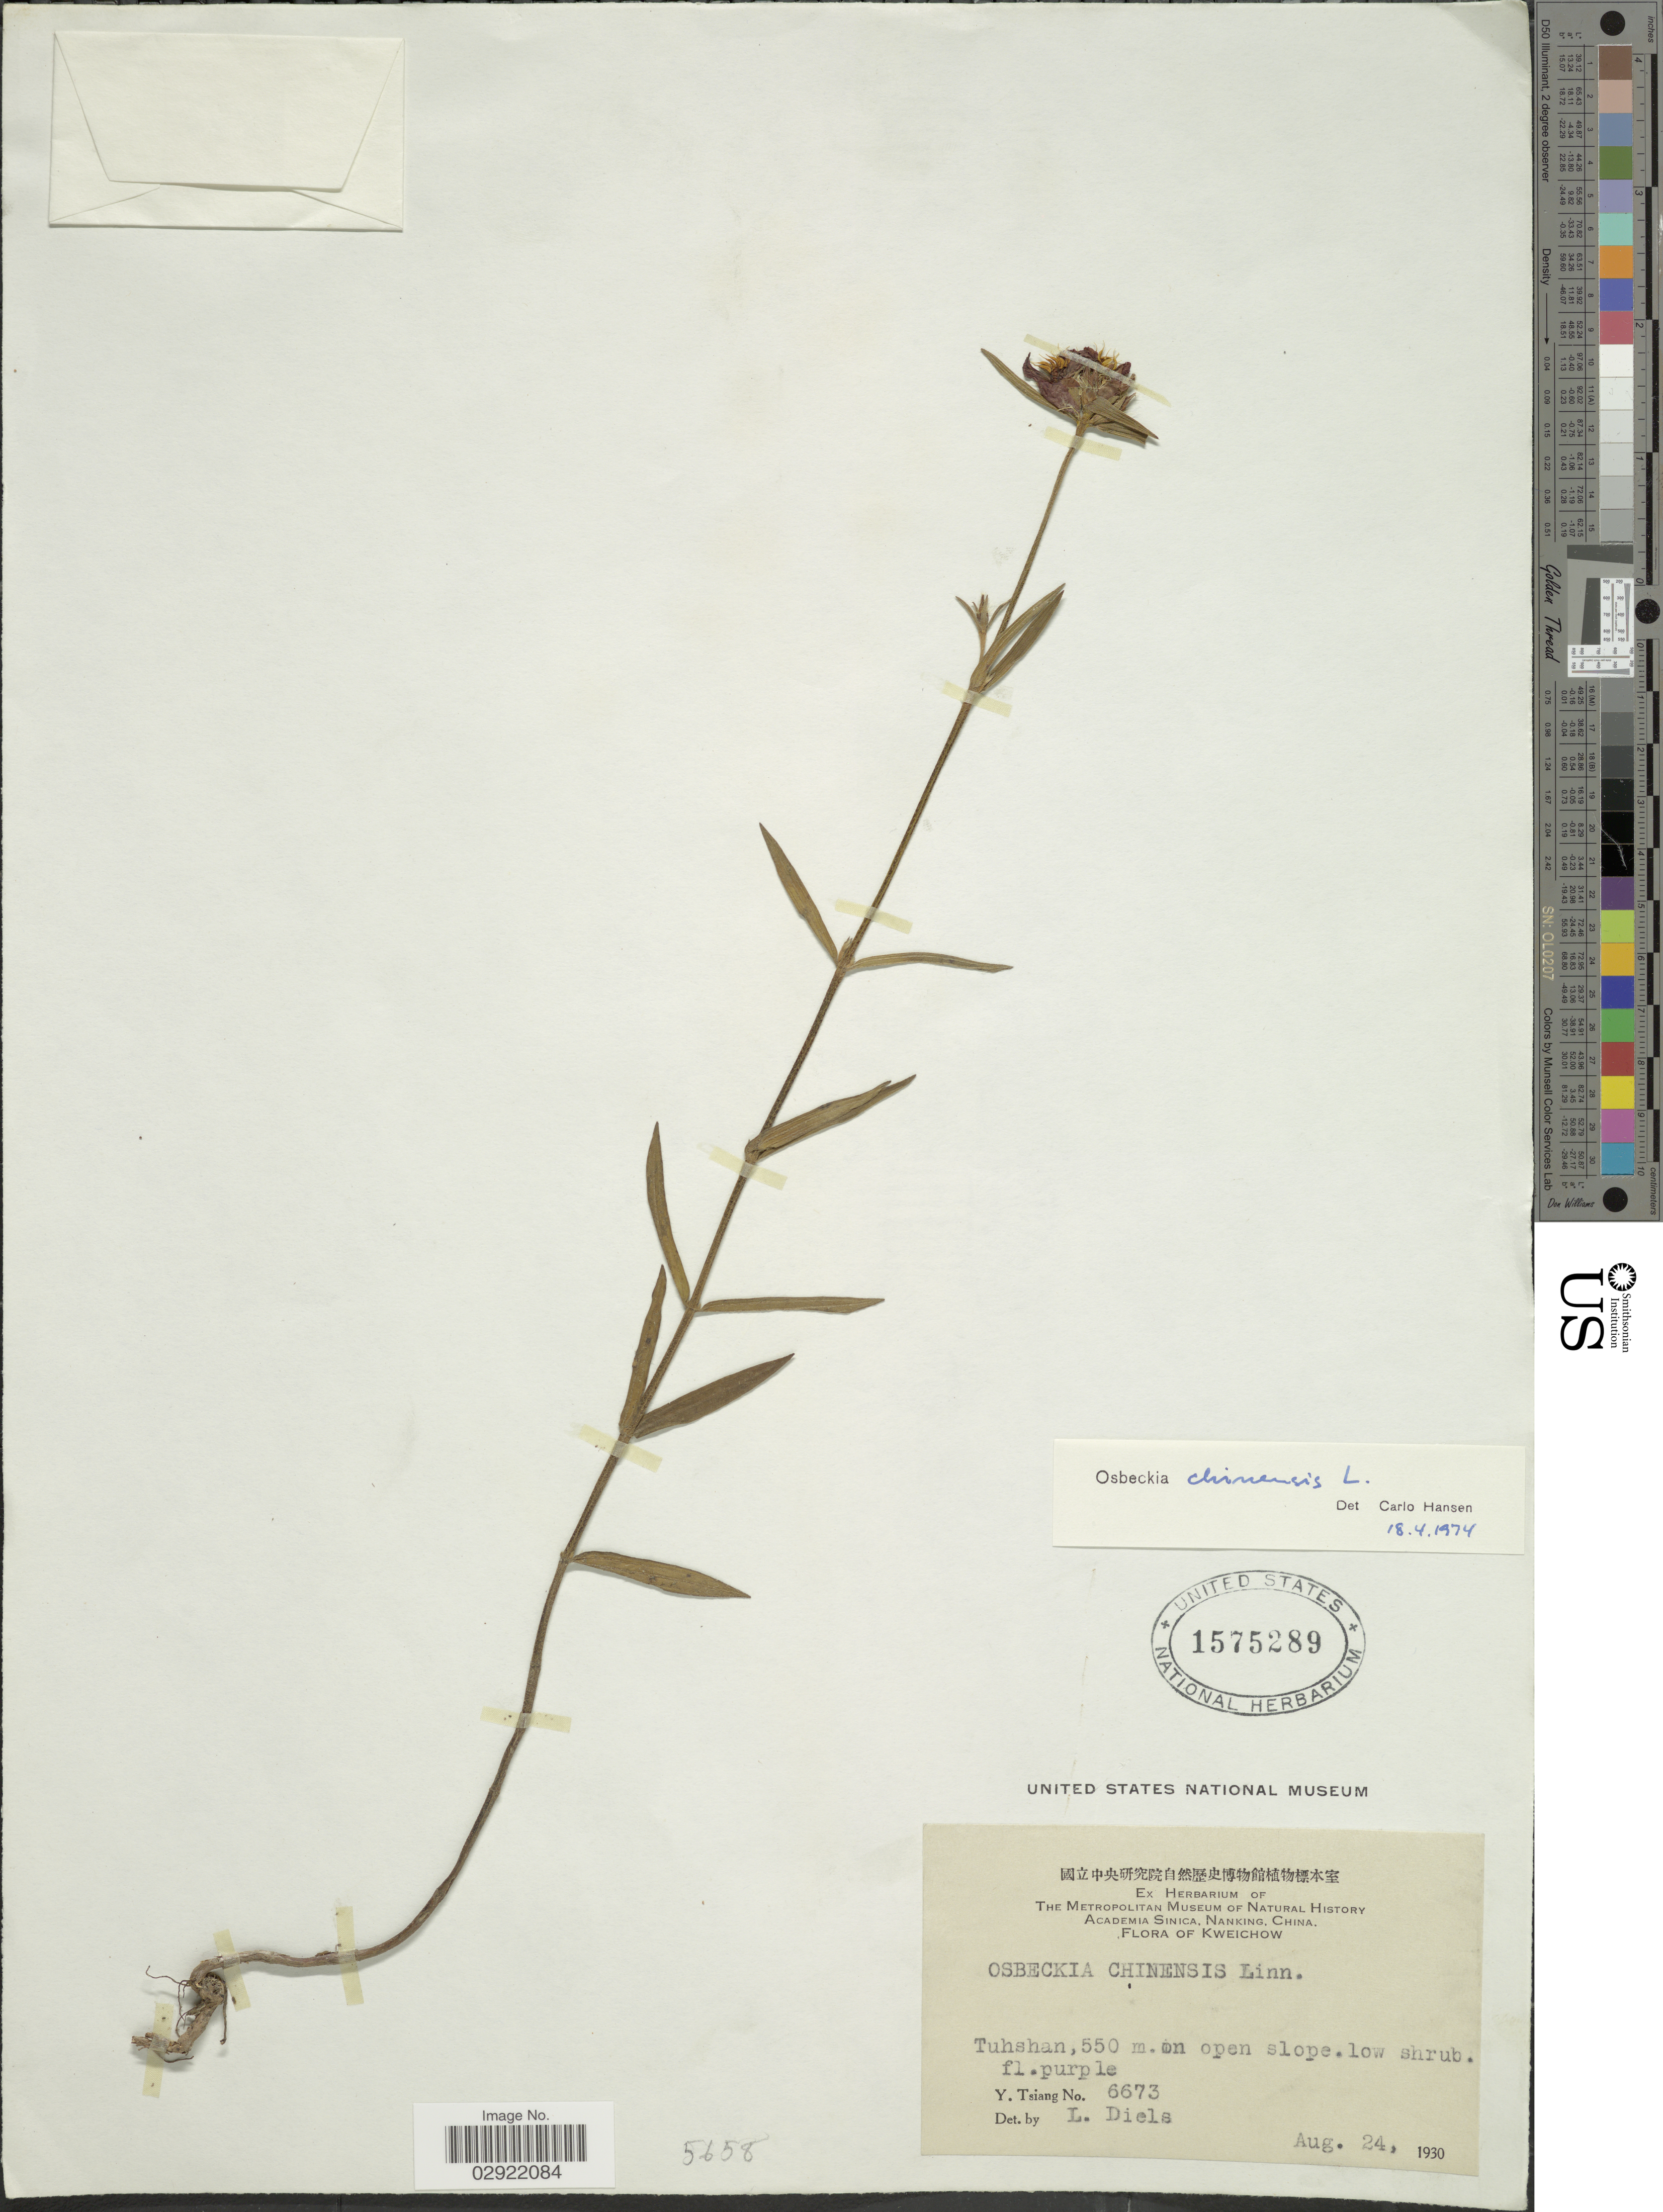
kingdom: Plantae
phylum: Tracheophyta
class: Magnoliopsida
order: Myrtales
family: Melastomataceae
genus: Osbeckia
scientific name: Osbeckia chinensis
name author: L.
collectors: Y. Tsiang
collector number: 6673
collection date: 1930-08-24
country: China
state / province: Guizhou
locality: Kweichow. Tuhshan.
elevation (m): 550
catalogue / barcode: US 1575289